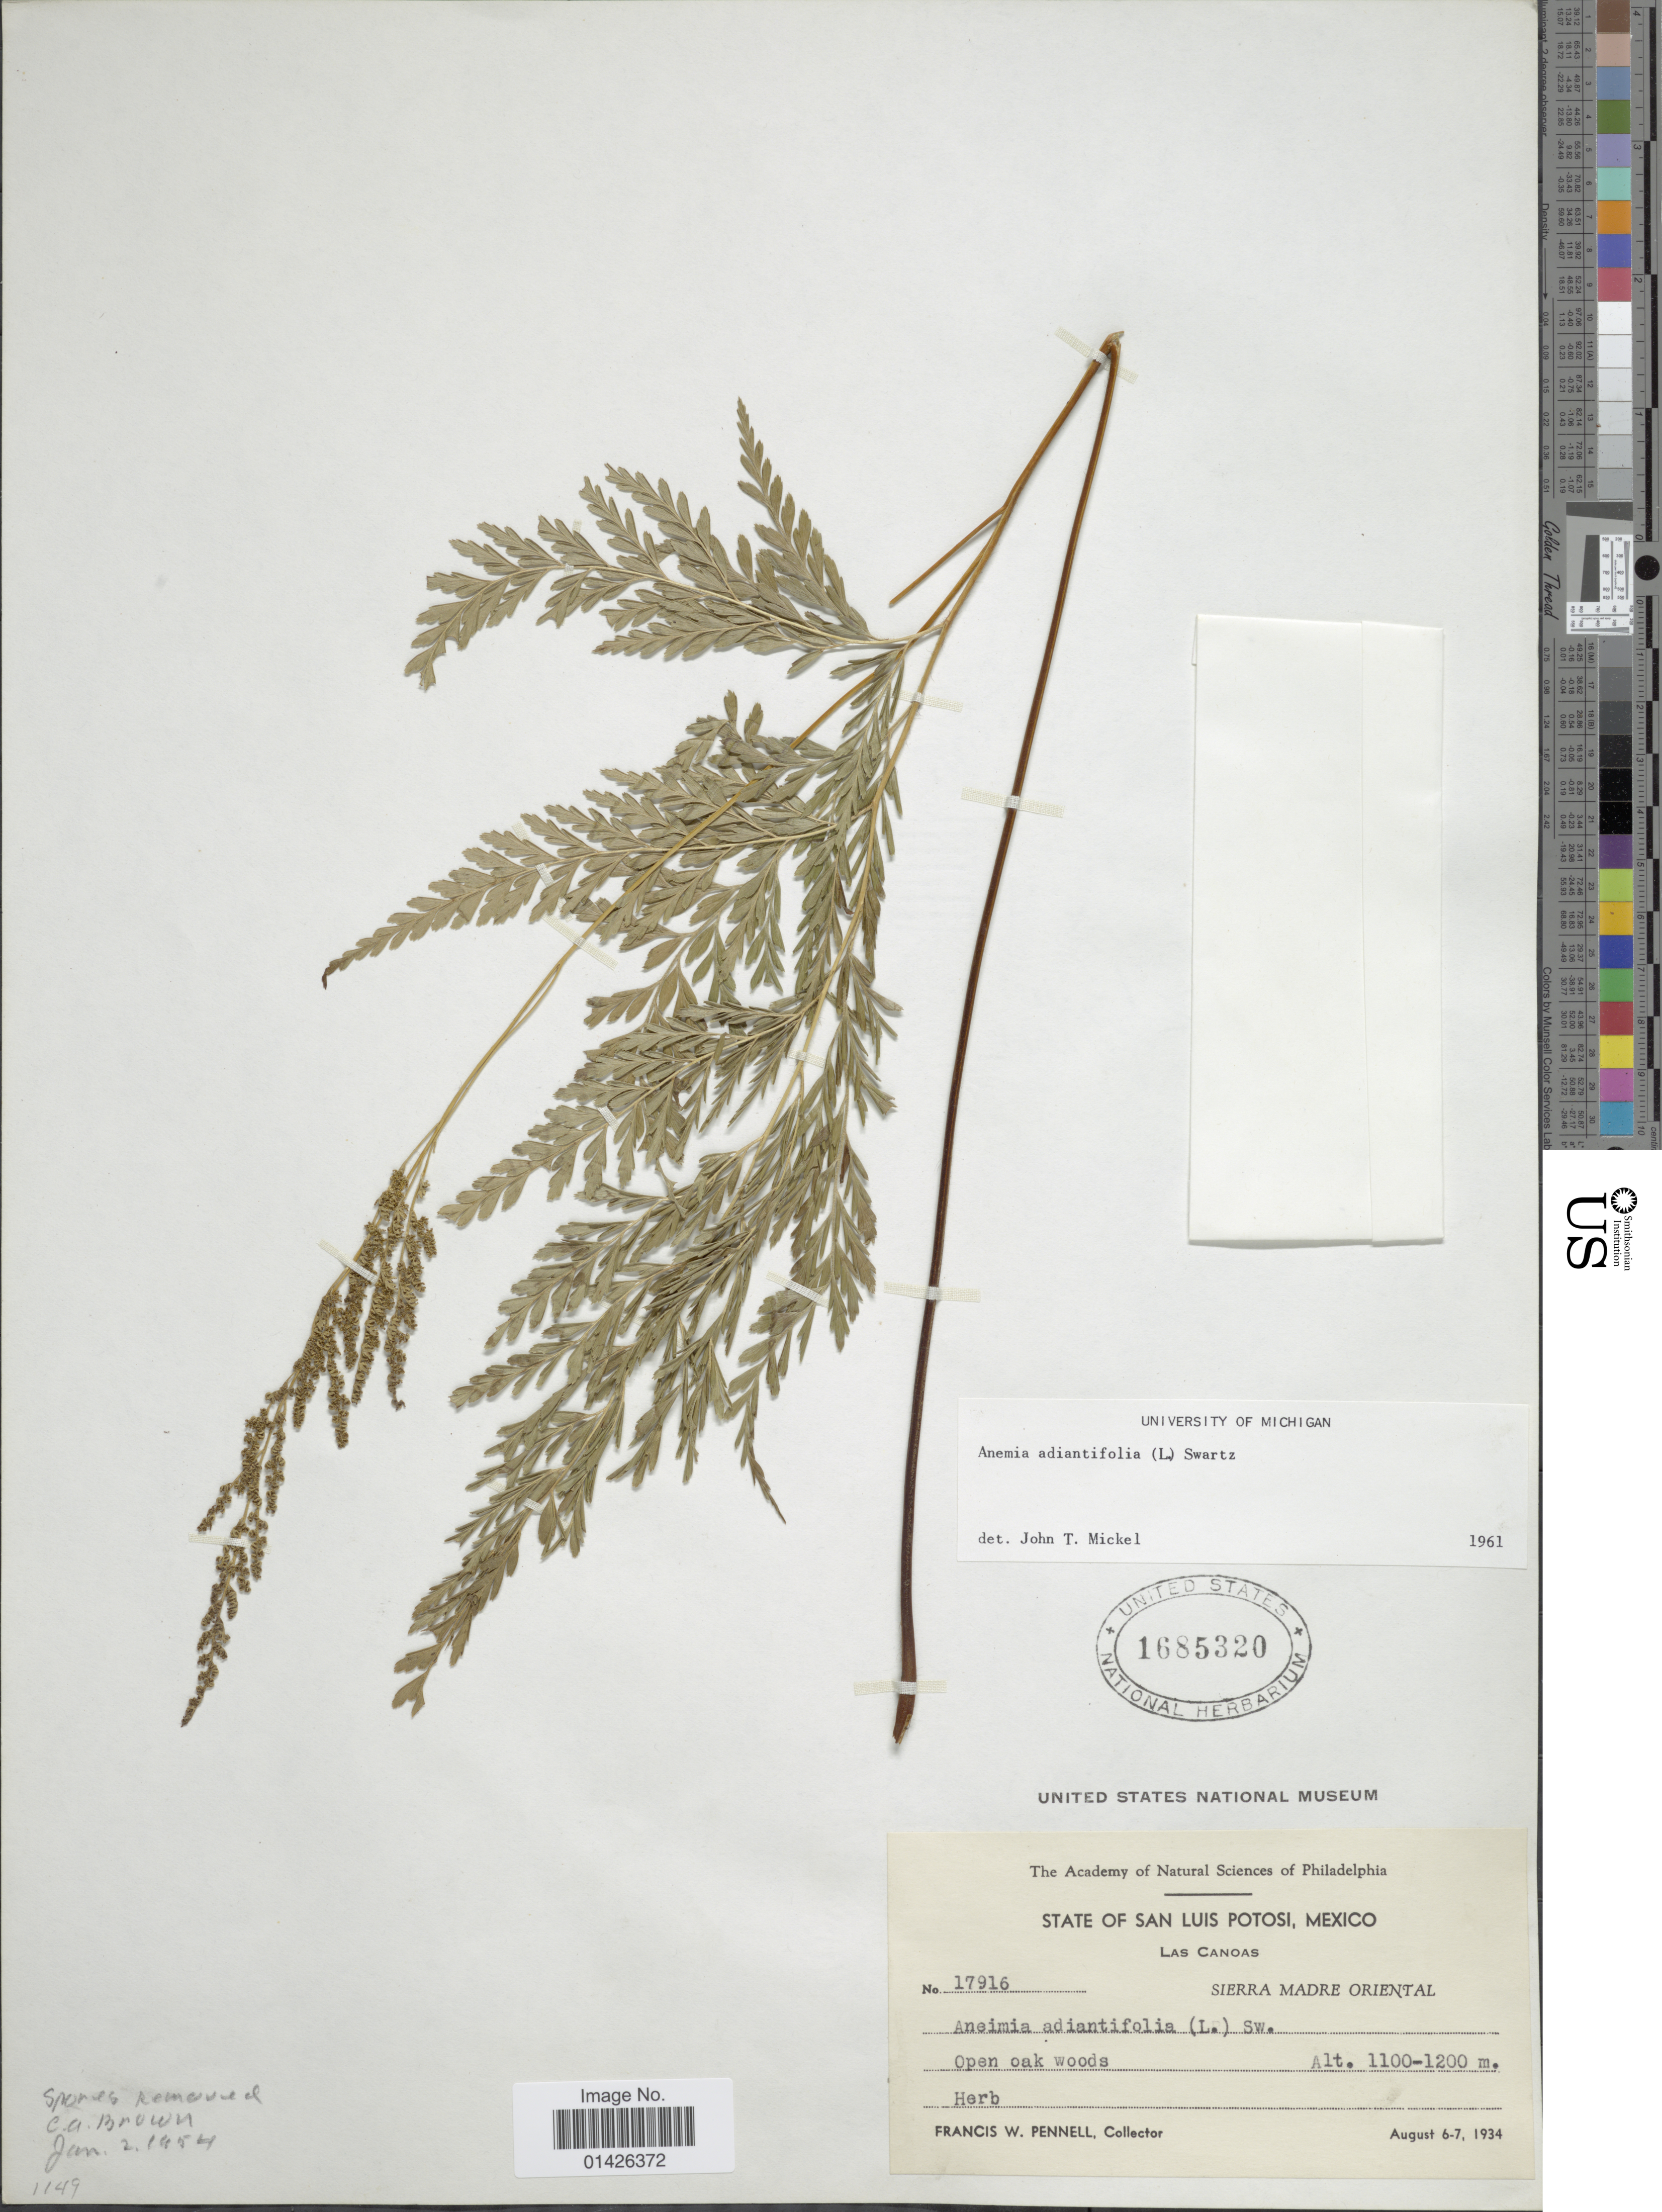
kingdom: Plantae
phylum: Tracheophyta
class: Polypodiopsida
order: Schizaeales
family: Anemiaceae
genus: Anemia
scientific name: Anemia adiantifolia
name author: (L.) Sw.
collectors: F. W. Pennell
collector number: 17916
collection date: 1934-08-06/1934-08-07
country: Mexico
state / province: San Luis Potosí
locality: Las Canoas, Sierra Madre Oriental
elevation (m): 1100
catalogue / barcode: US 1685320